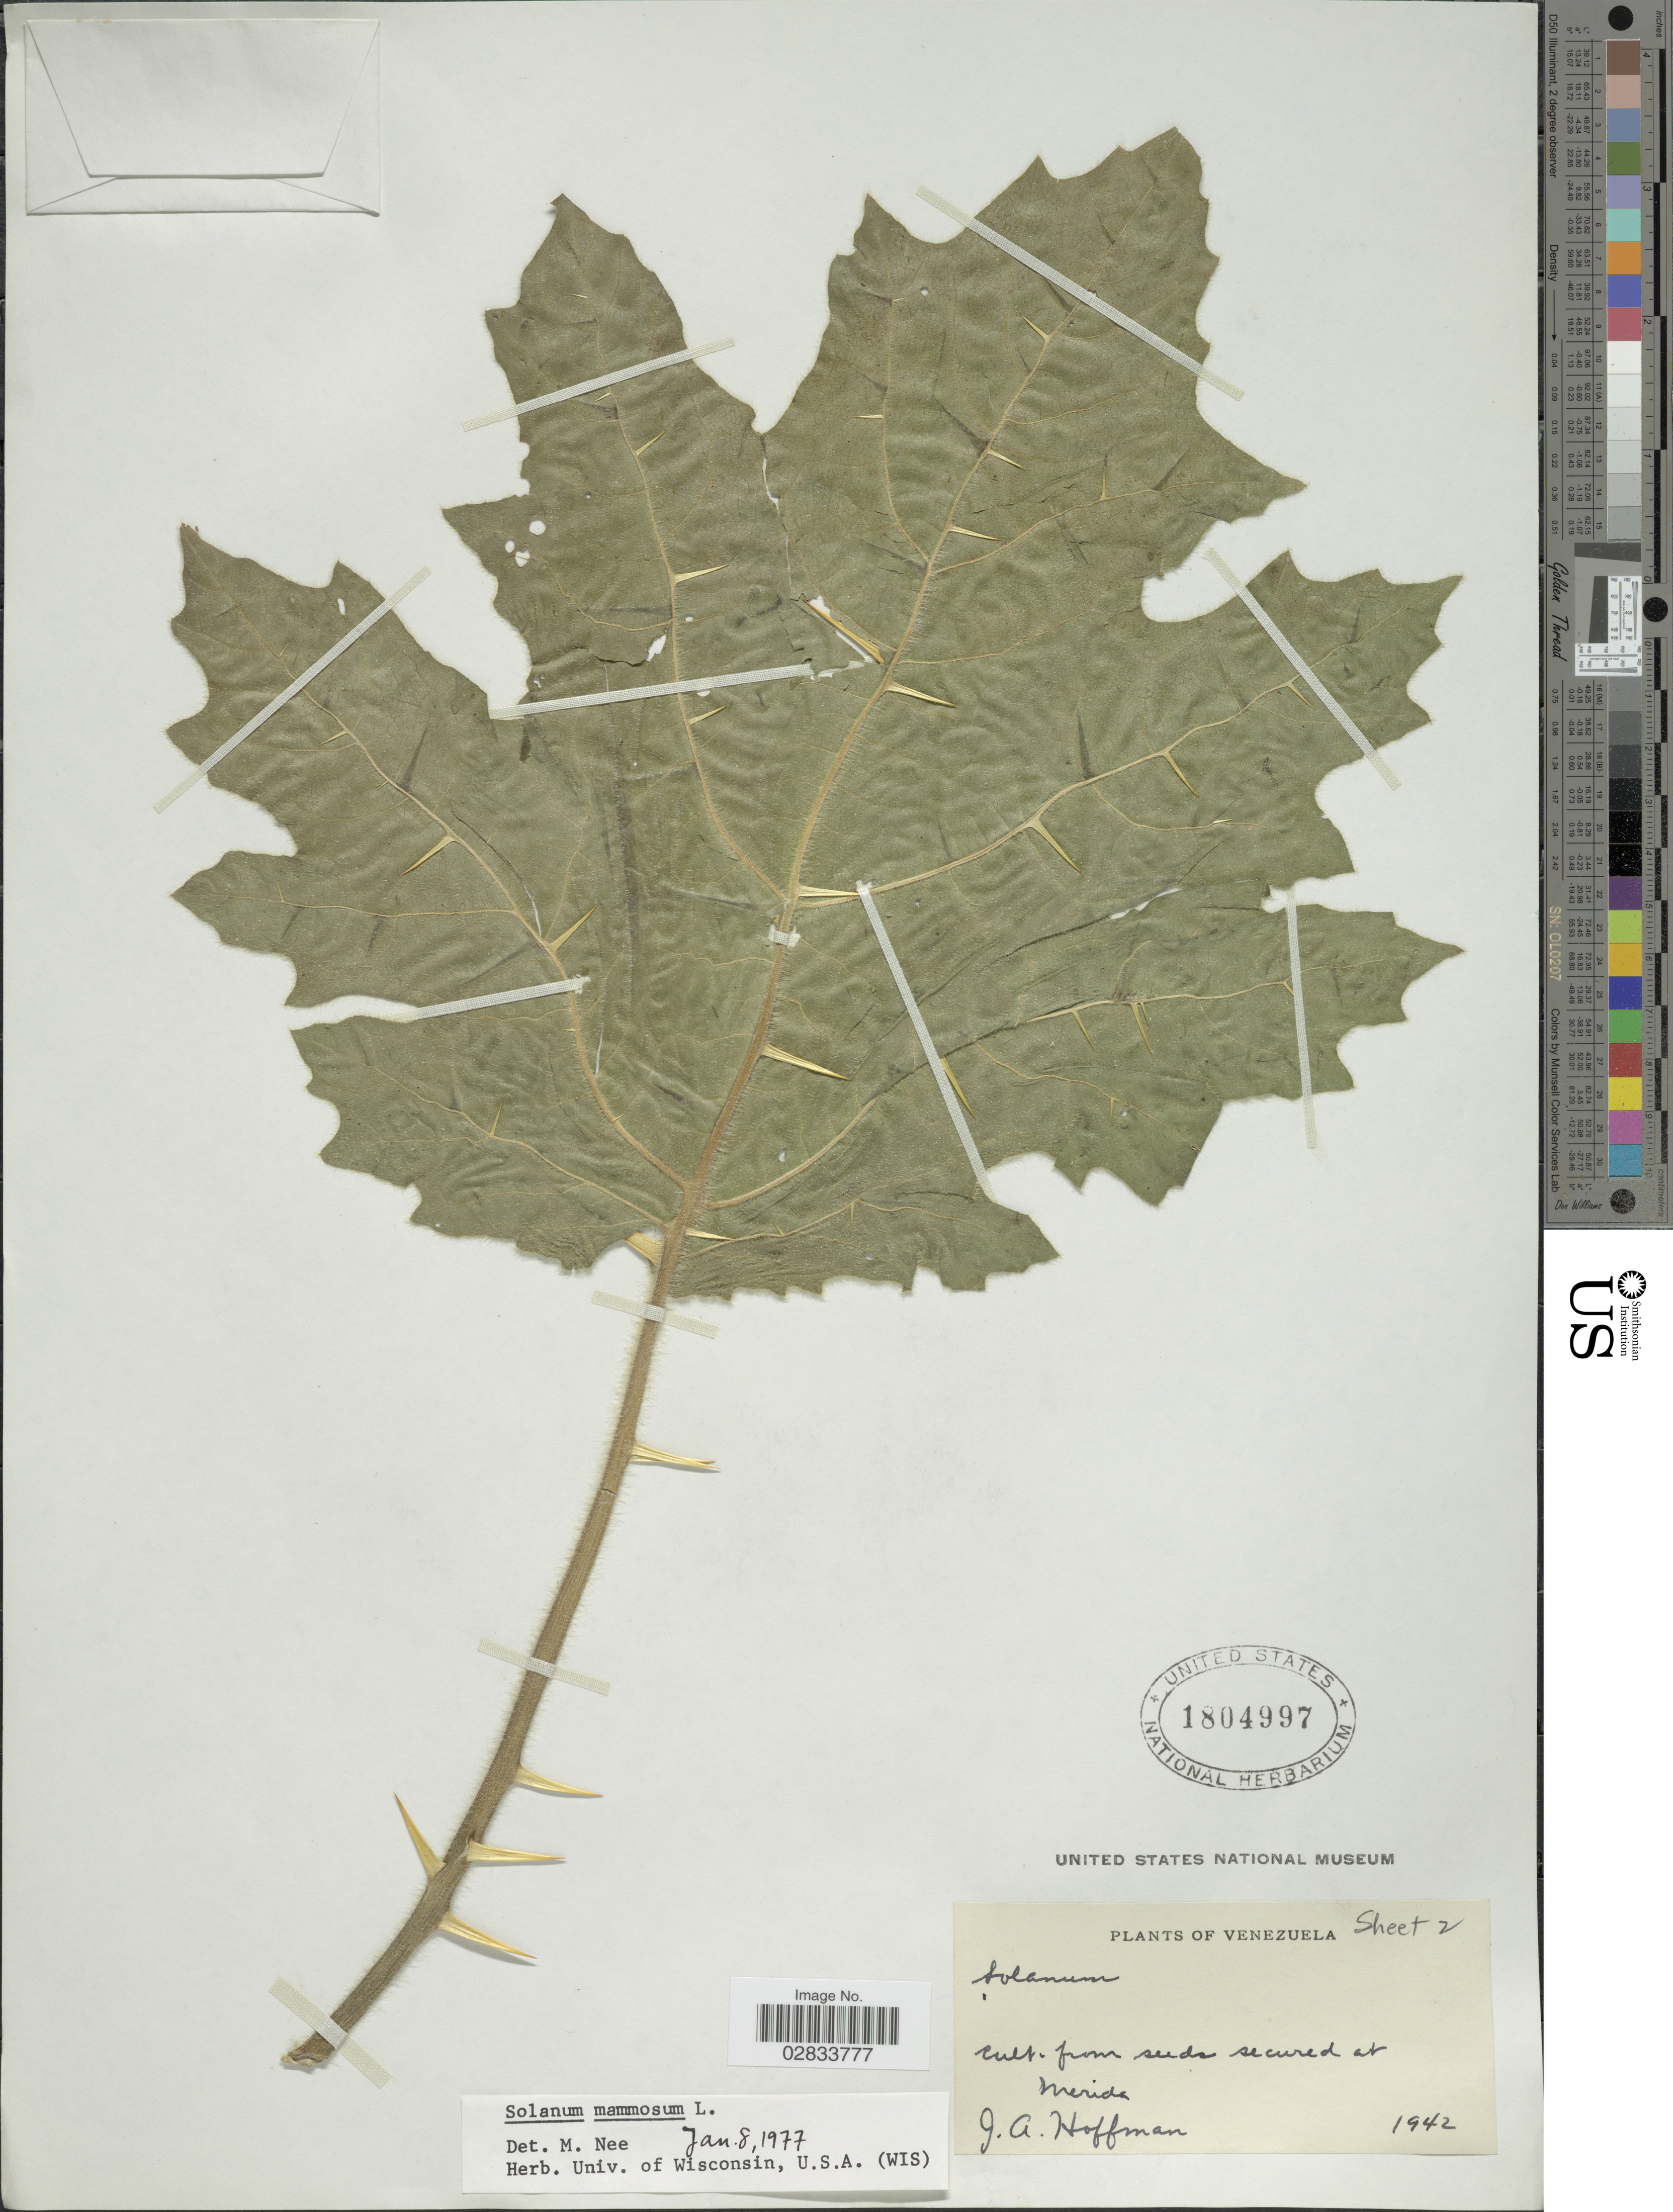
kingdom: Plantae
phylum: Tracheophyta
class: Magnoliopsida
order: Solanales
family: Solanaceae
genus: Solanum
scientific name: Solanum mammosum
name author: L.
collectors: J. Hoffman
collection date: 1942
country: Venezuela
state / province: Mérida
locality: Cult. from seeds secured at Merida.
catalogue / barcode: US 1804997